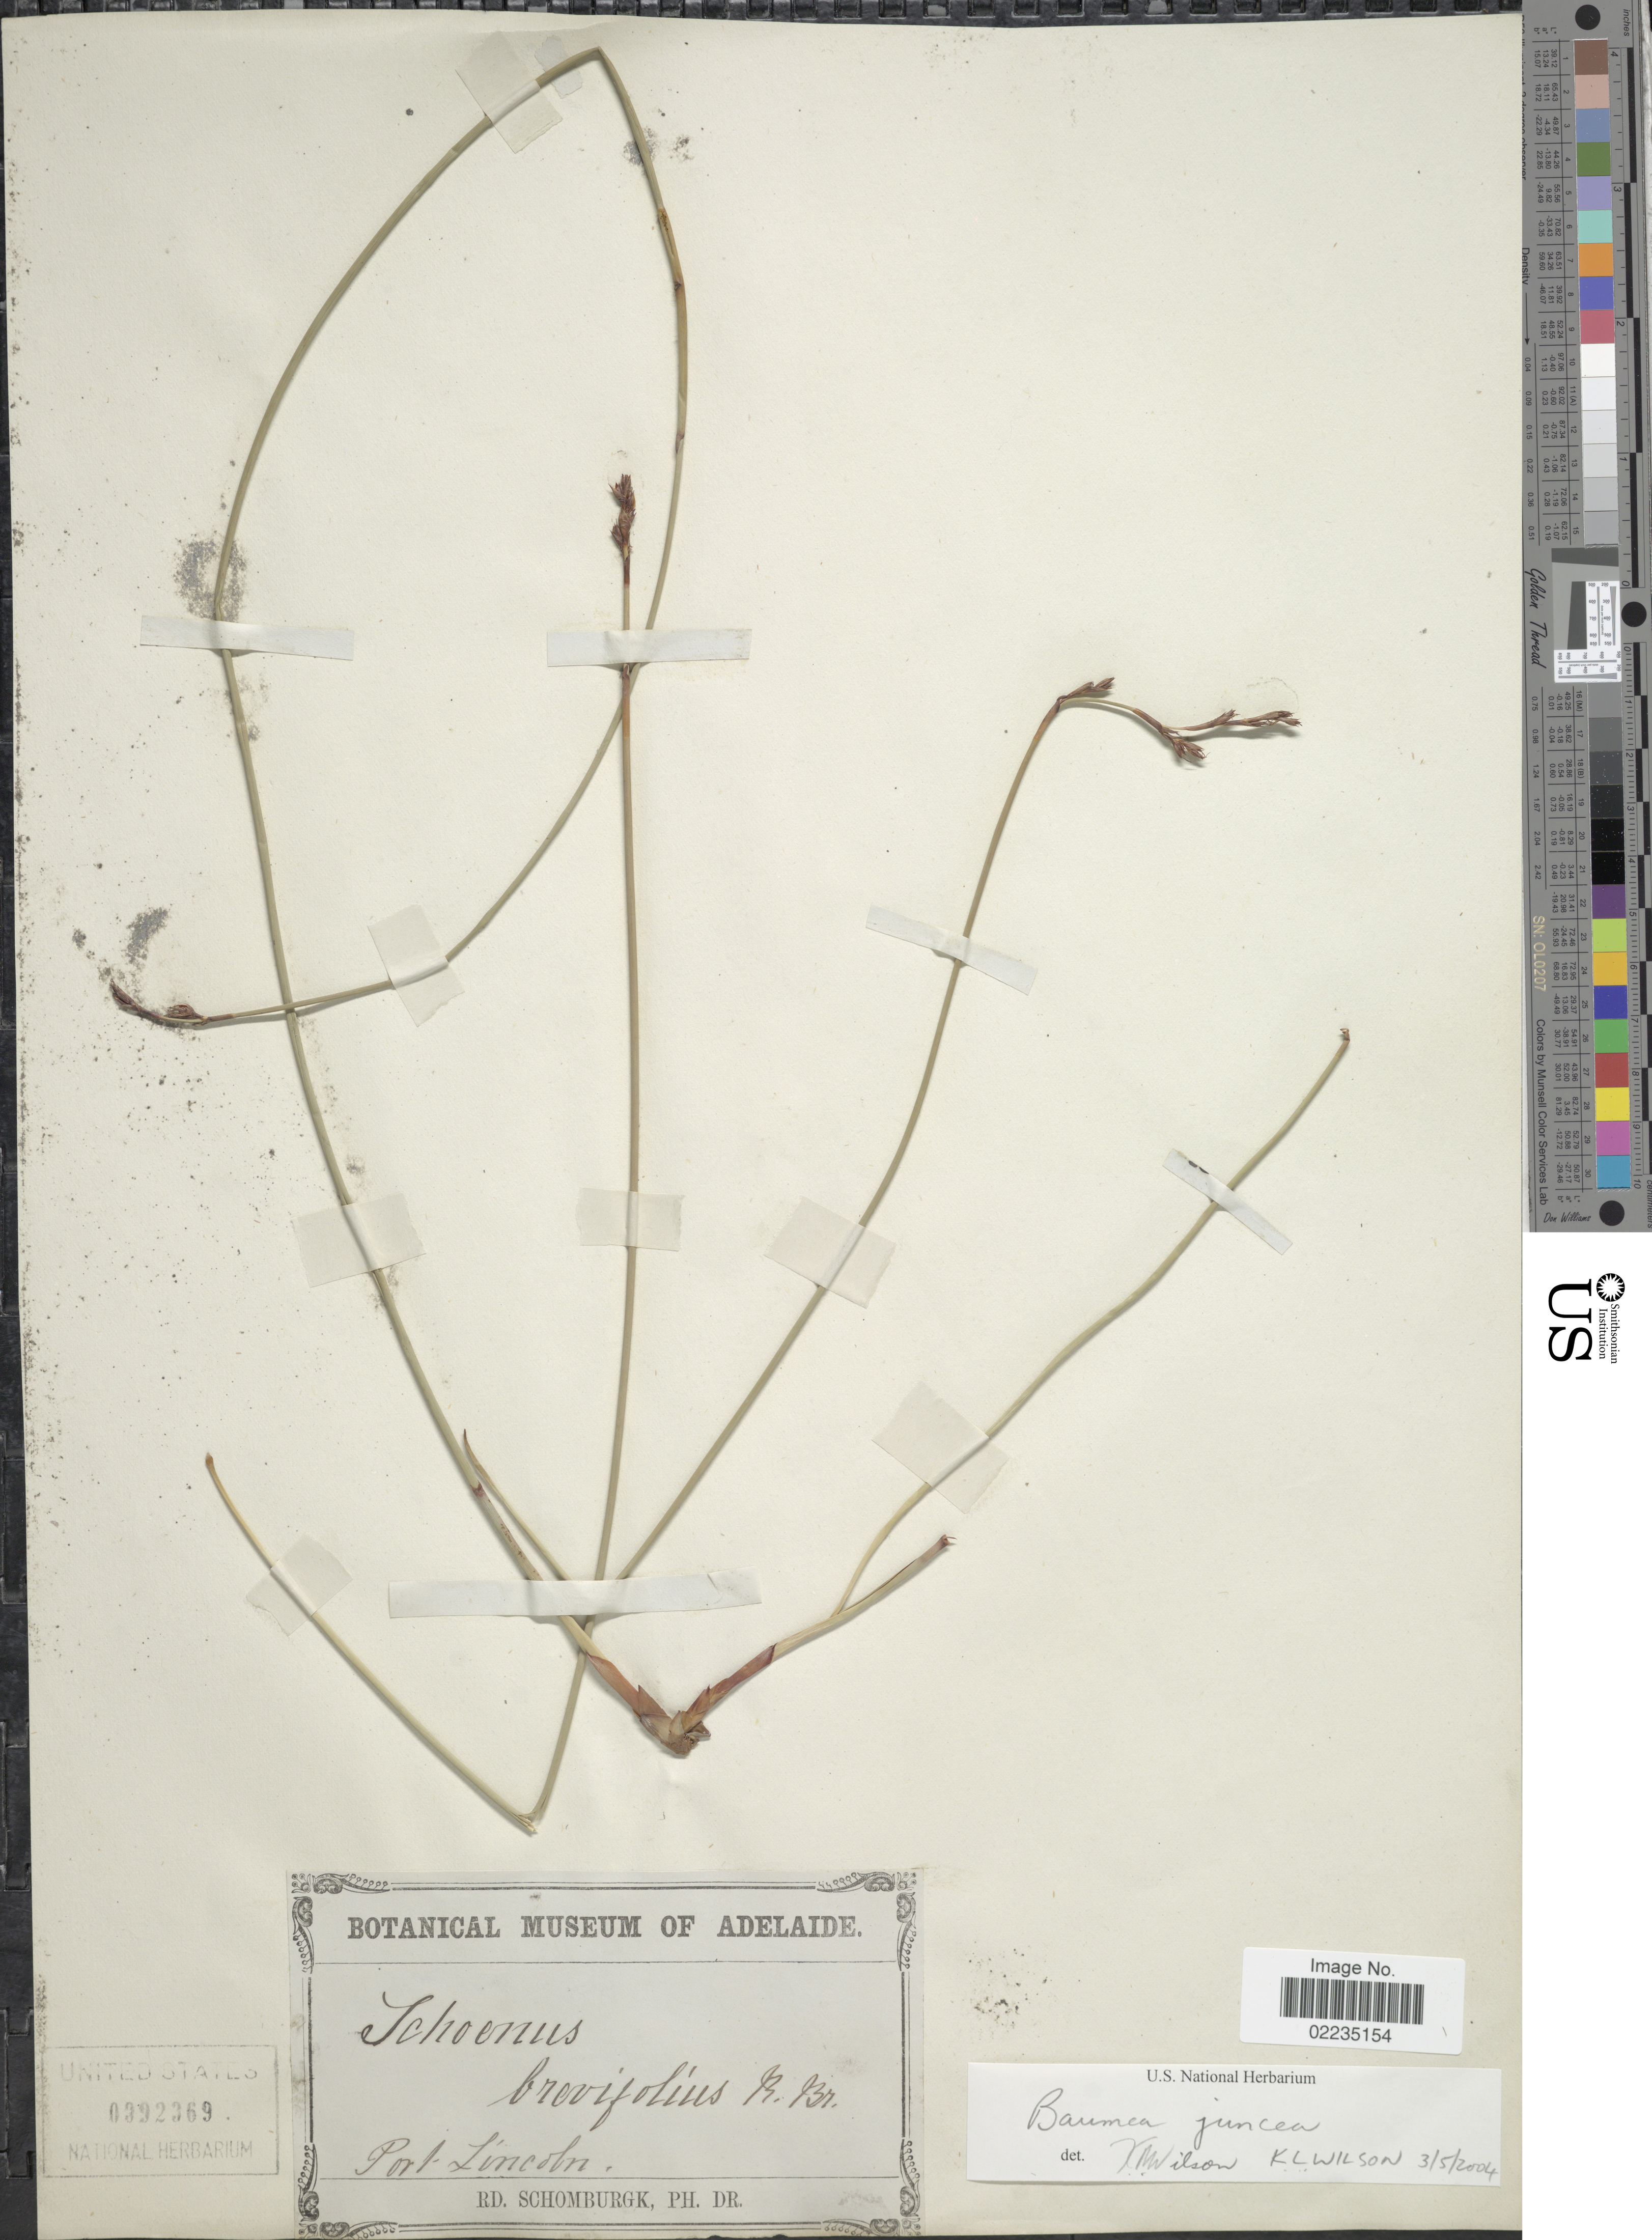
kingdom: Plantae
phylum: Tracheophyta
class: Liliopsida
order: Poales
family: Cyperaceae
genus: Machaerina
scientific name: Machaerina juncea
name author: (R. Br.) T. Koyama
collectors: M. R. Schomburgk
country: Australia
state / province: South Australia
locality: Port Lincoln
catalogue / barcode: US 392369